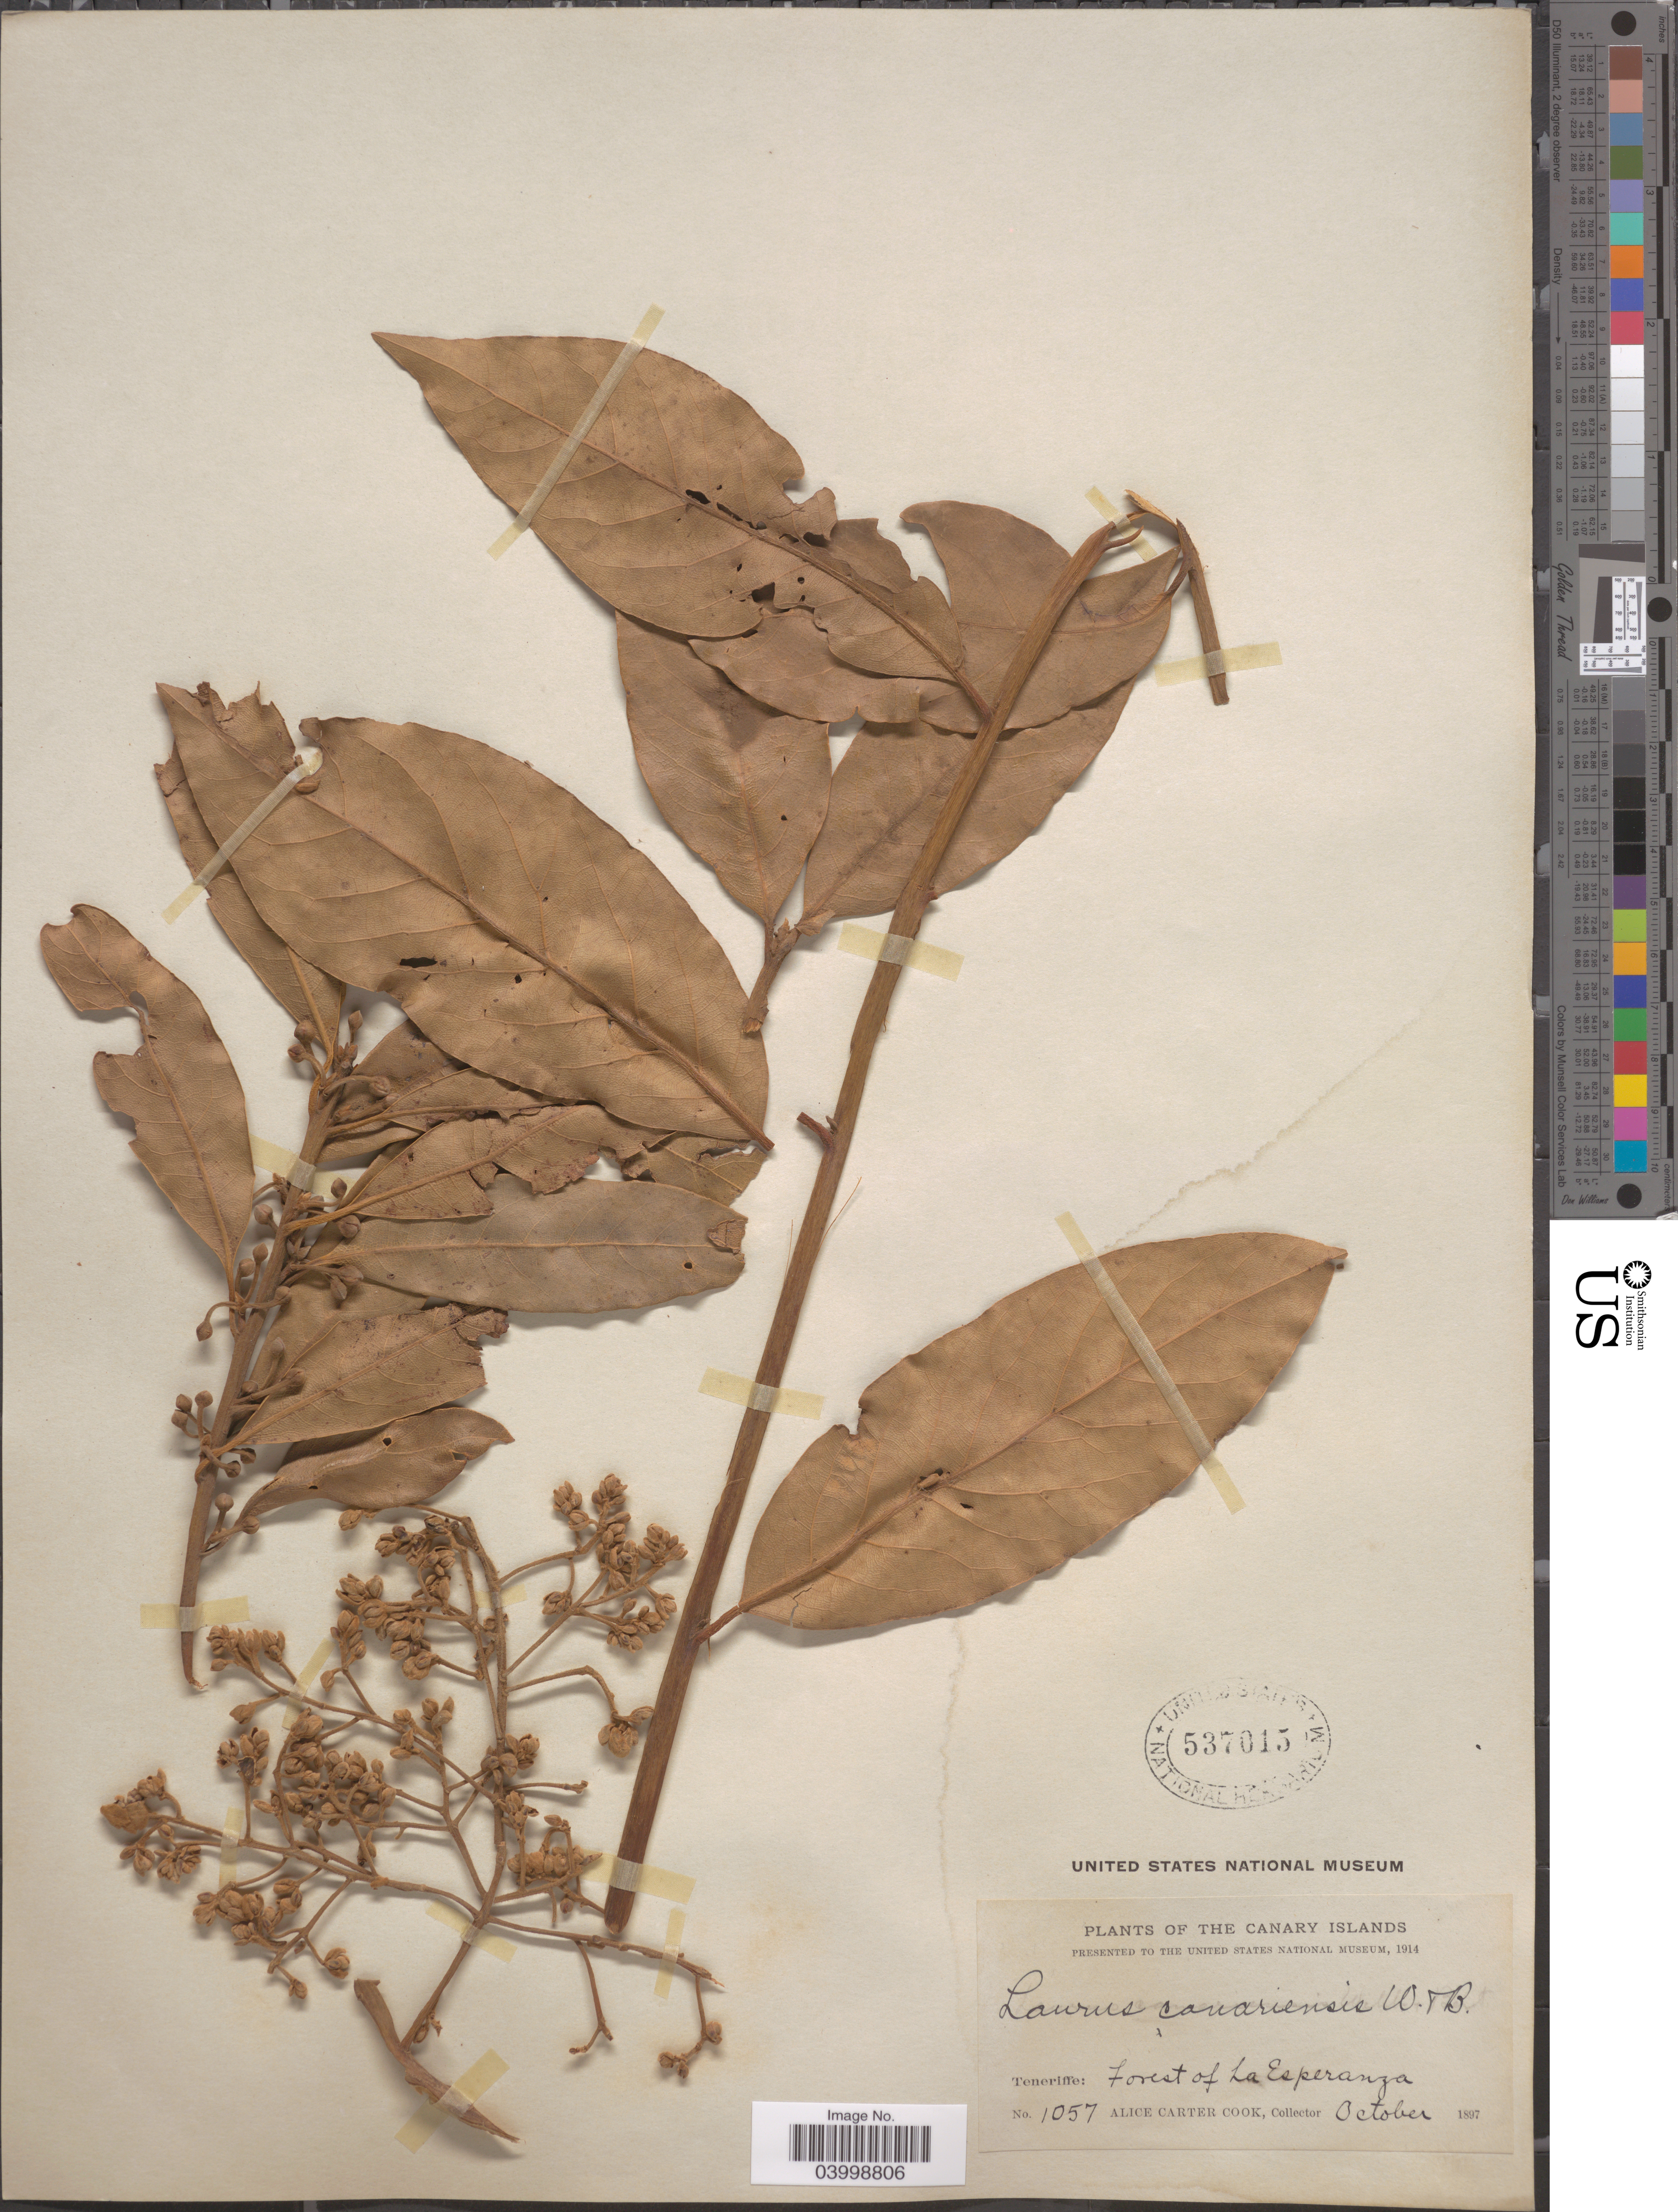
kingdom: Plantae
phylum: Tracheophyta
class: Magnoliopsida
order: Laurales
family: Lauraceae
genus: Laurus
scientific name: Laurus canariensis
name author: Willd.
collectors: Alice C. Cook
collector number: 1057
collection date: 1897-10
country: Spain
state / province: Canarias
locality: Canary Islands. Teneriffe. Forest of La Esperanza.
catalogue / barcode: US 537015